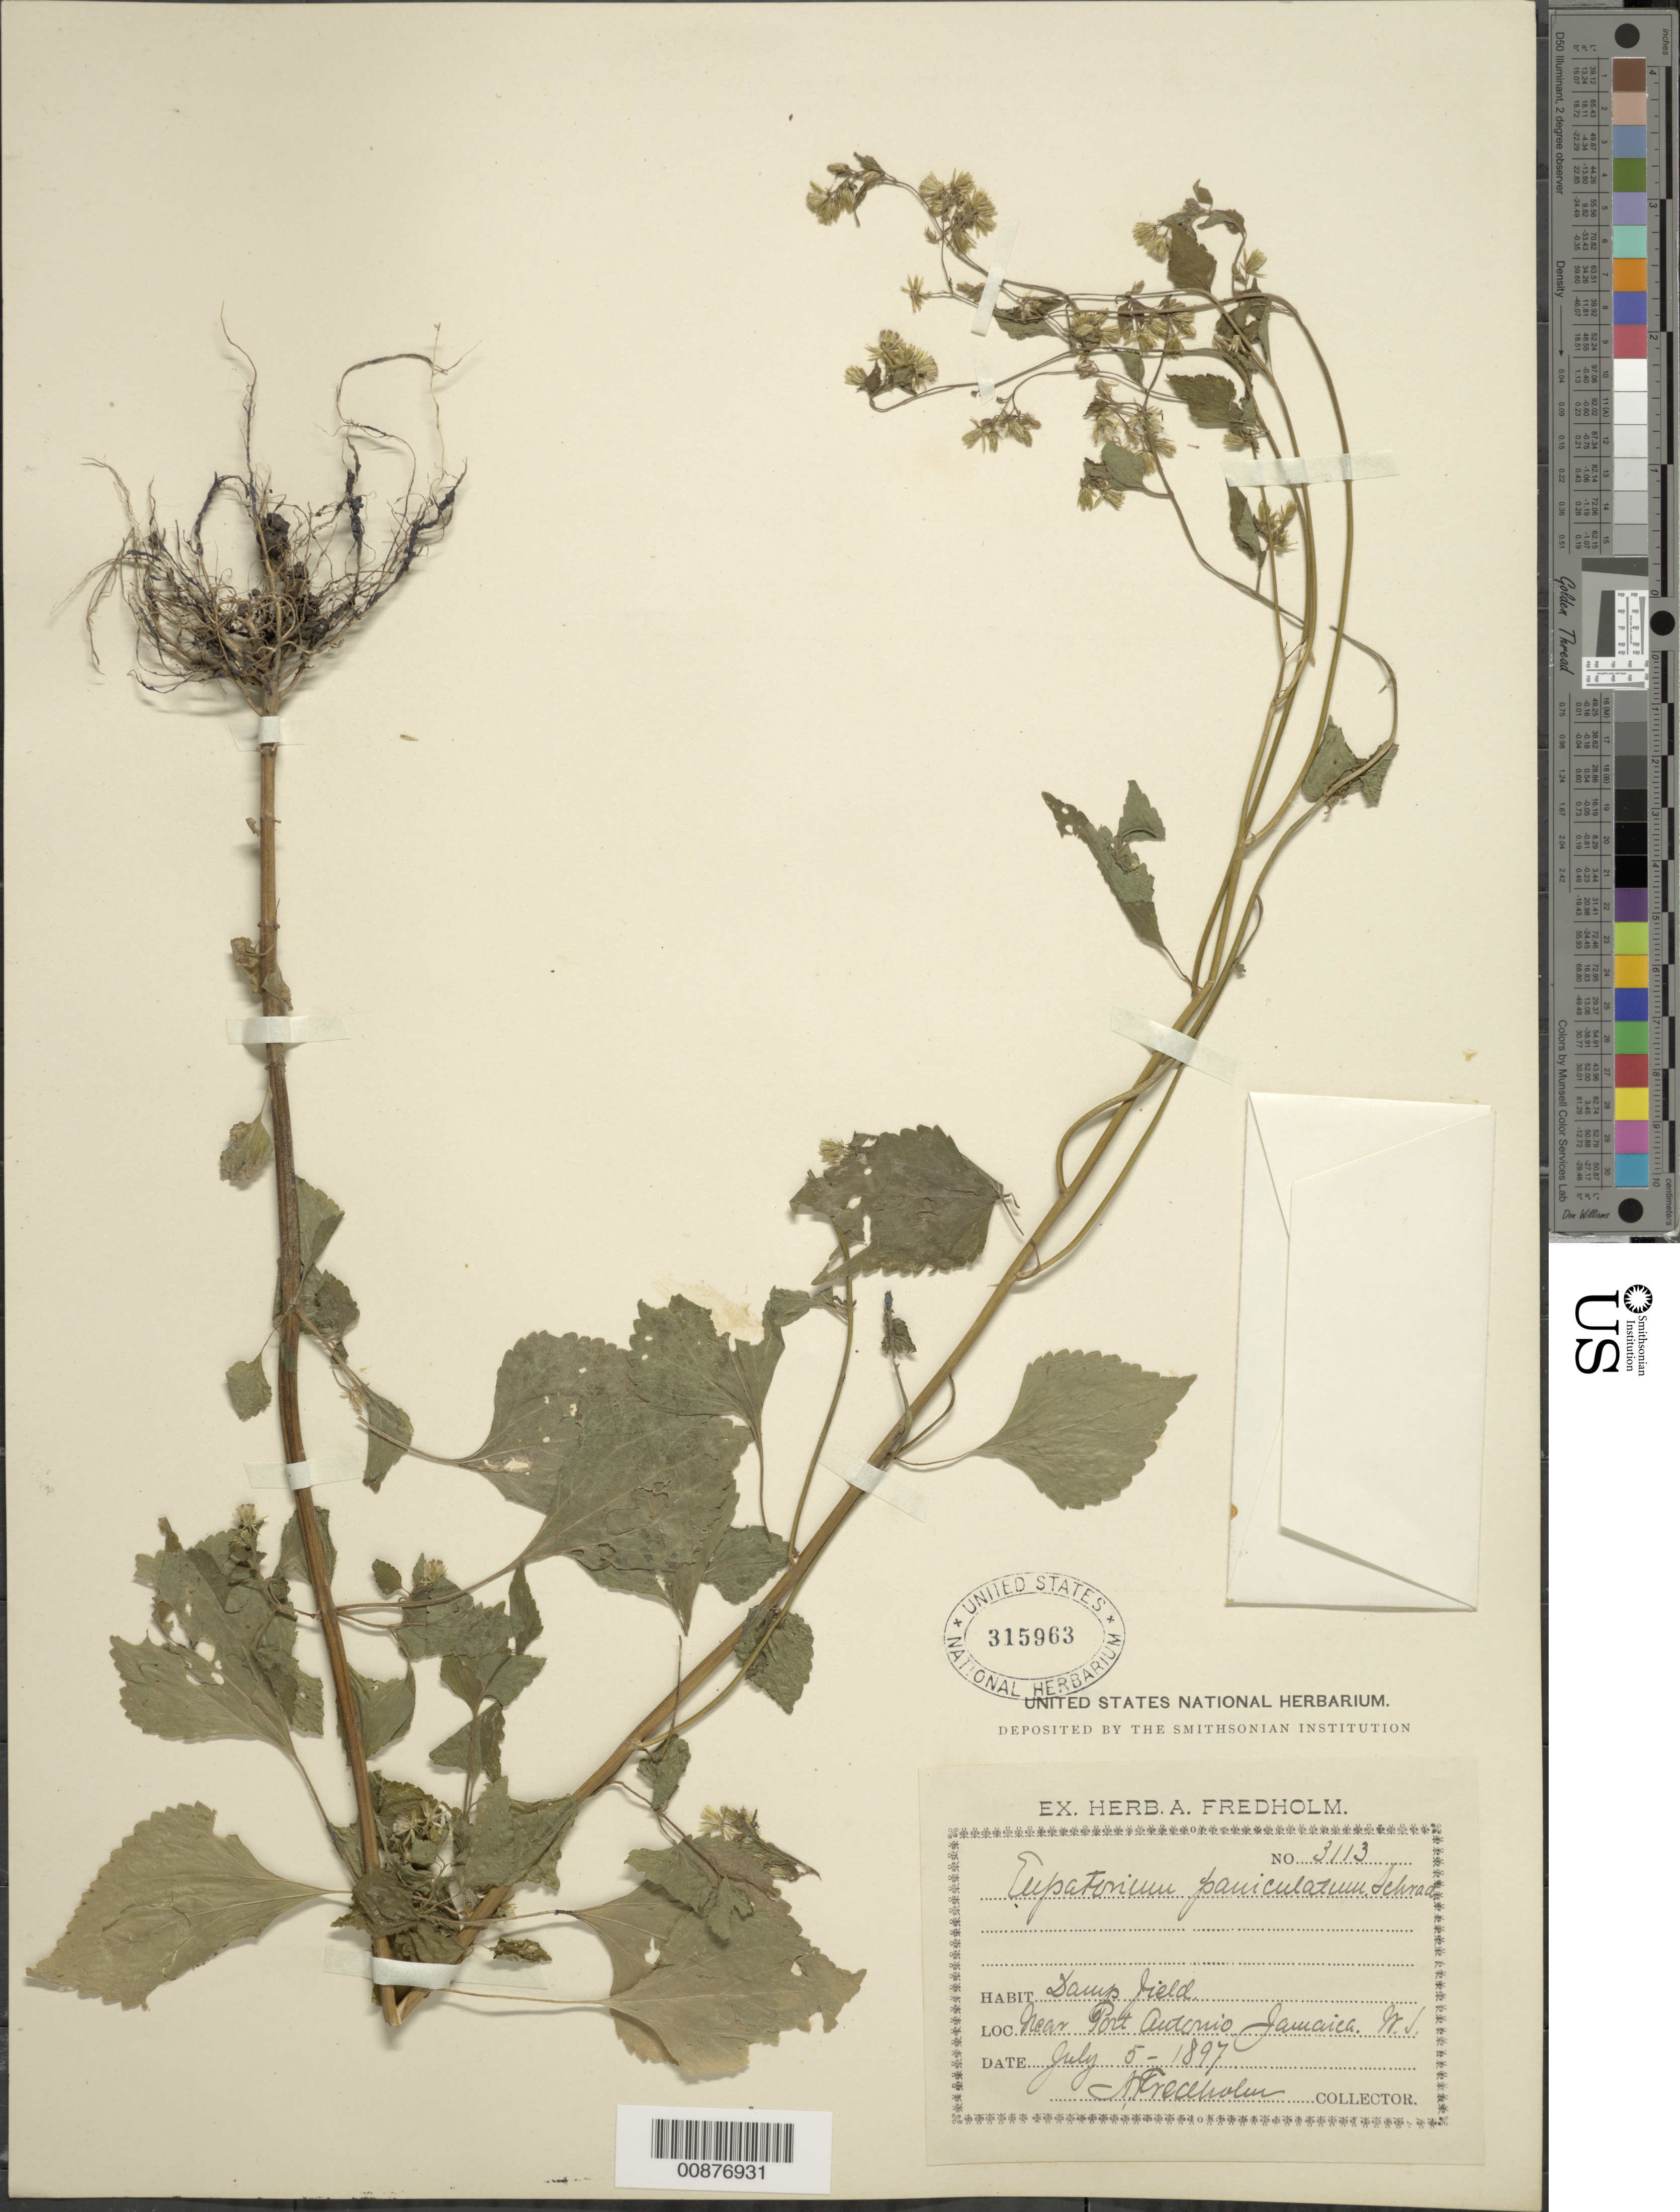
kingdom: Plantae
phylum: Tracheophyta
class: Magnoliopsida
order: Asterales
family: Asteraceae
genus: Fleischmannia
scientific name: Fleischmannia microstemon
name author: (Cass.) R.M. King & H. Rob.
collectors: A. J. Fredholm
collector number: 3113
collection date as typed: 05 Jul 1897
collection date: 1897-07-05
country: Jamaica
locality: Near Port Antonio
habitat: Damp field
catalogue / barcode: US 315963